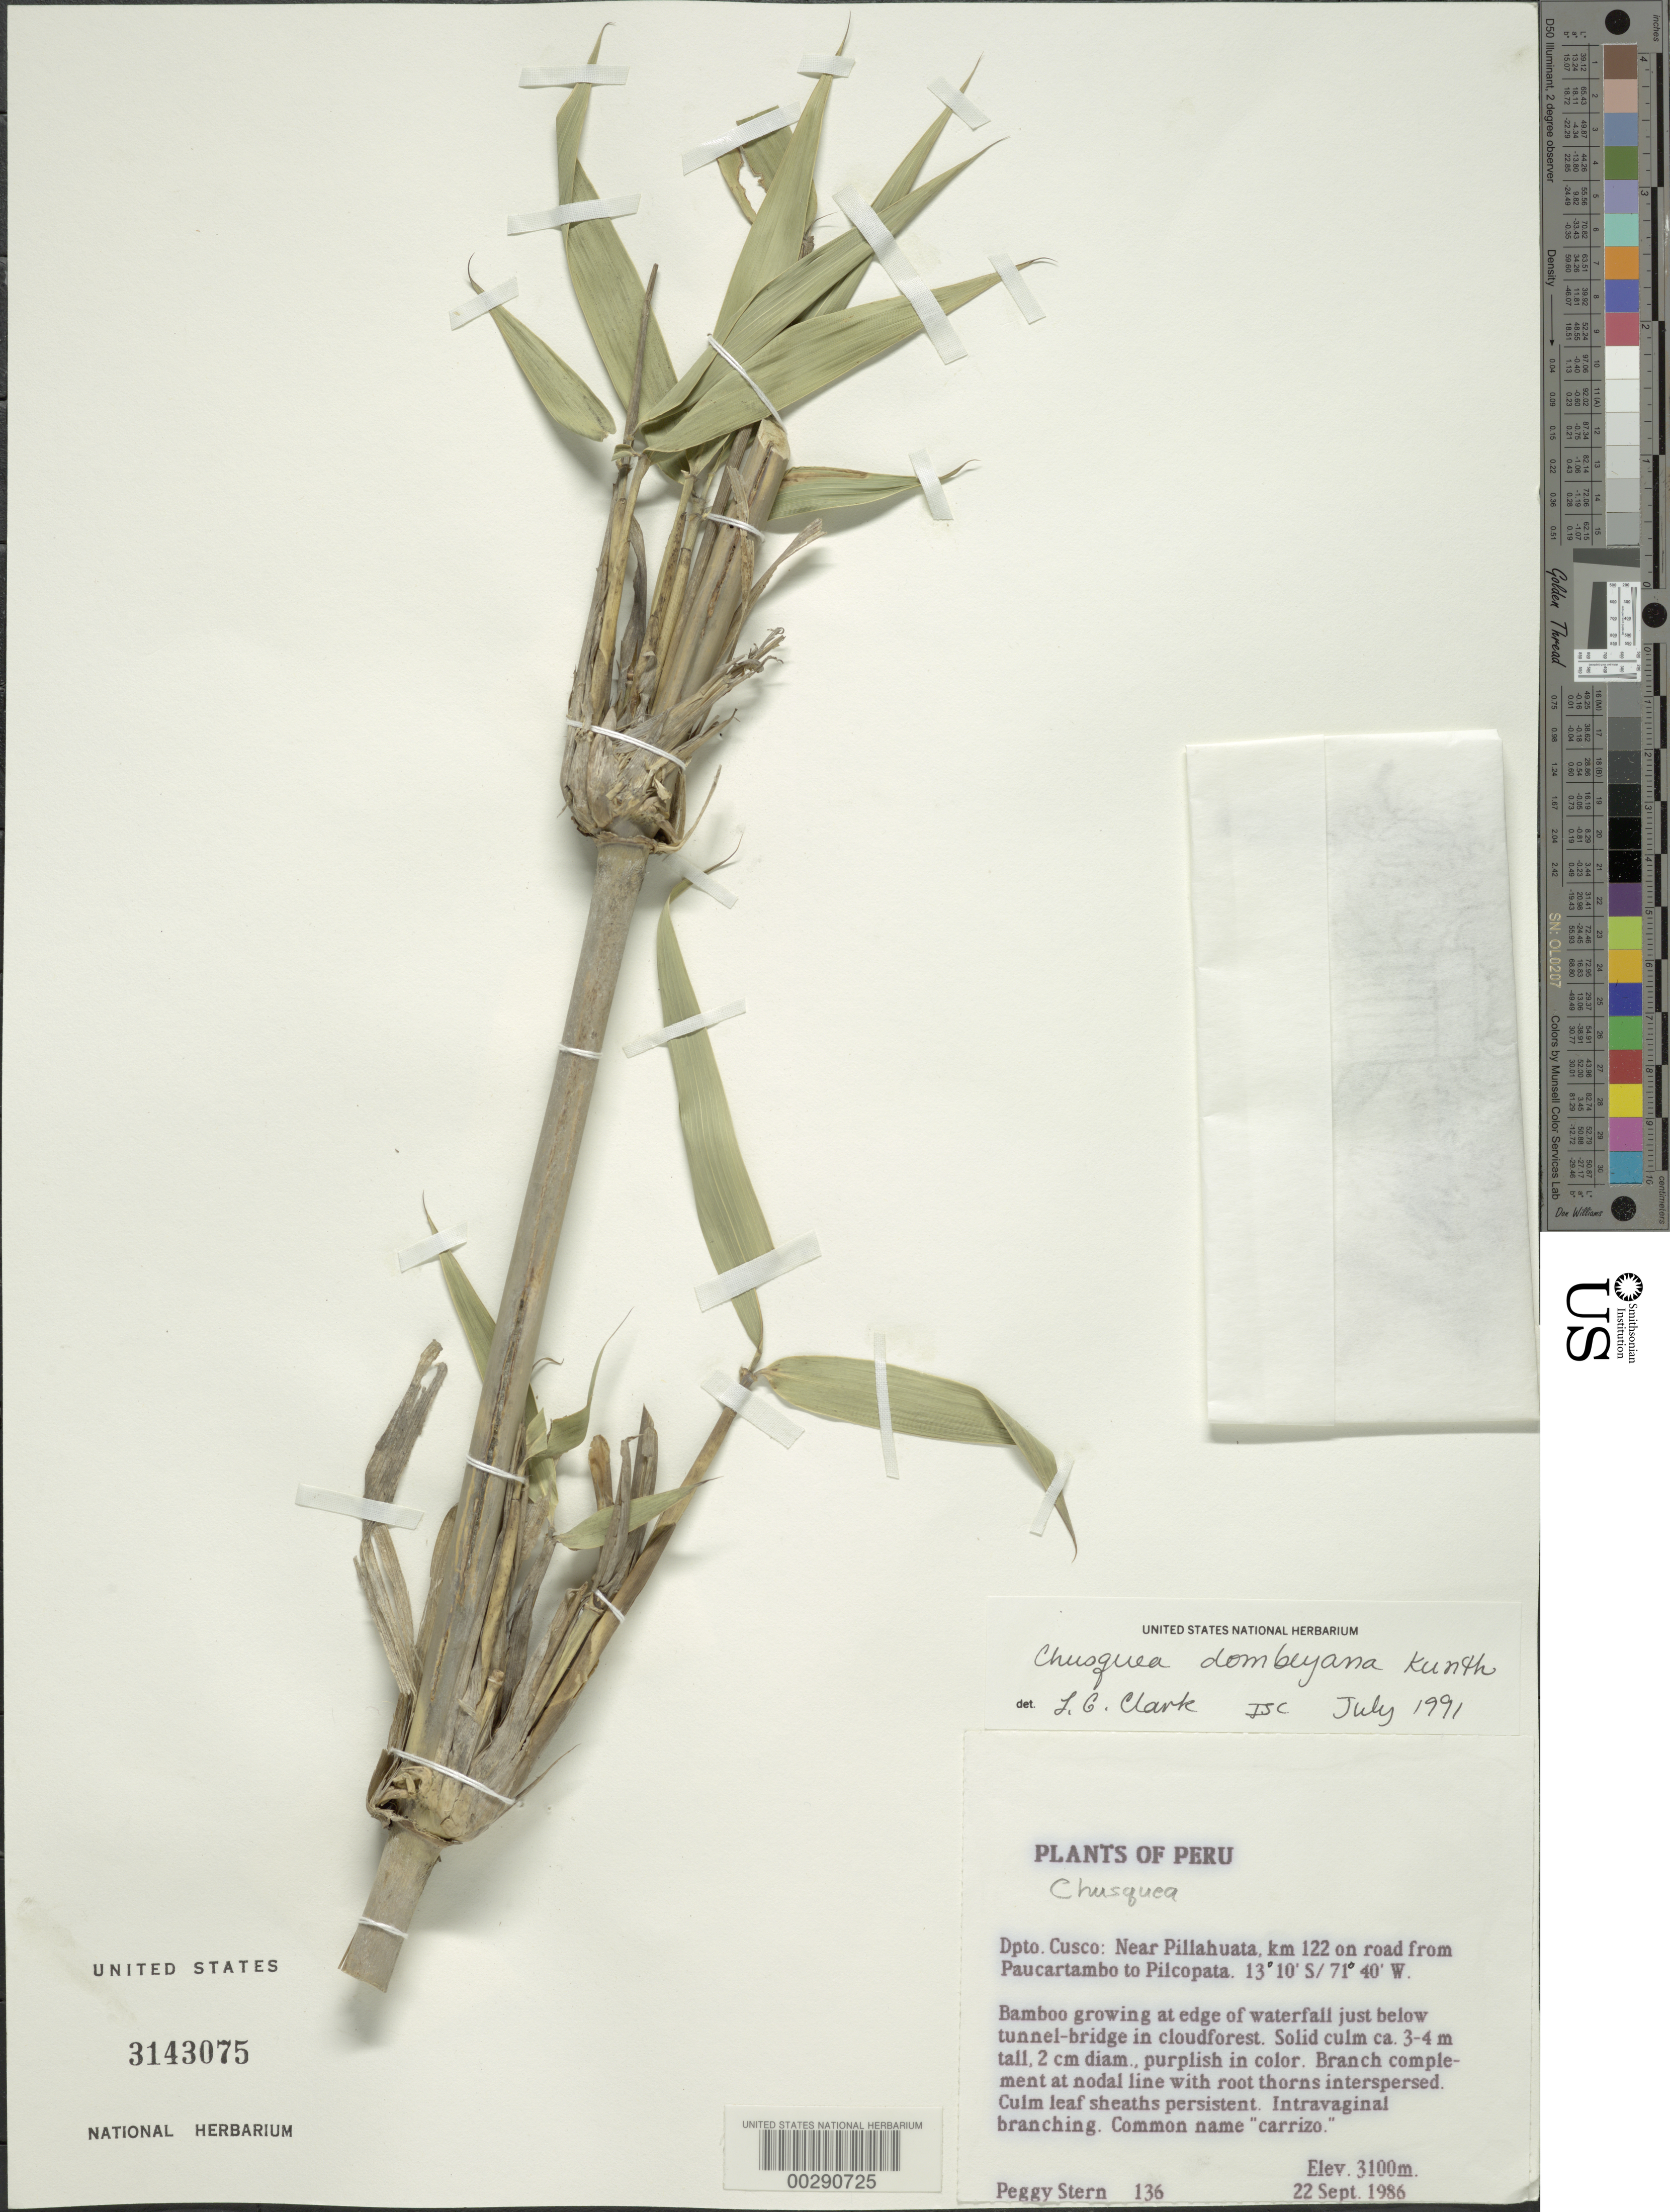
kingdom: Plantae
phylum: Tracheophyta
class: Liliopsida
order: Poales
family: Poaceae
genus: Chusquea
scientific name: Chusquea dombeyana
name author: Kunth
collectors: P. Stern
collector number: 136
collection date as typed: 22 Sep 1986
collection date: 1986-09-22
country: Peru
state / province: Cusco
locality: near Pillahuata, km 122 on road from Paucartambo to Pilcopata, just below tunnel-bridge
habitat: At edge of waterfall in cloudforest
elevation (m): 3100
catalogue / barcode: US 3143075